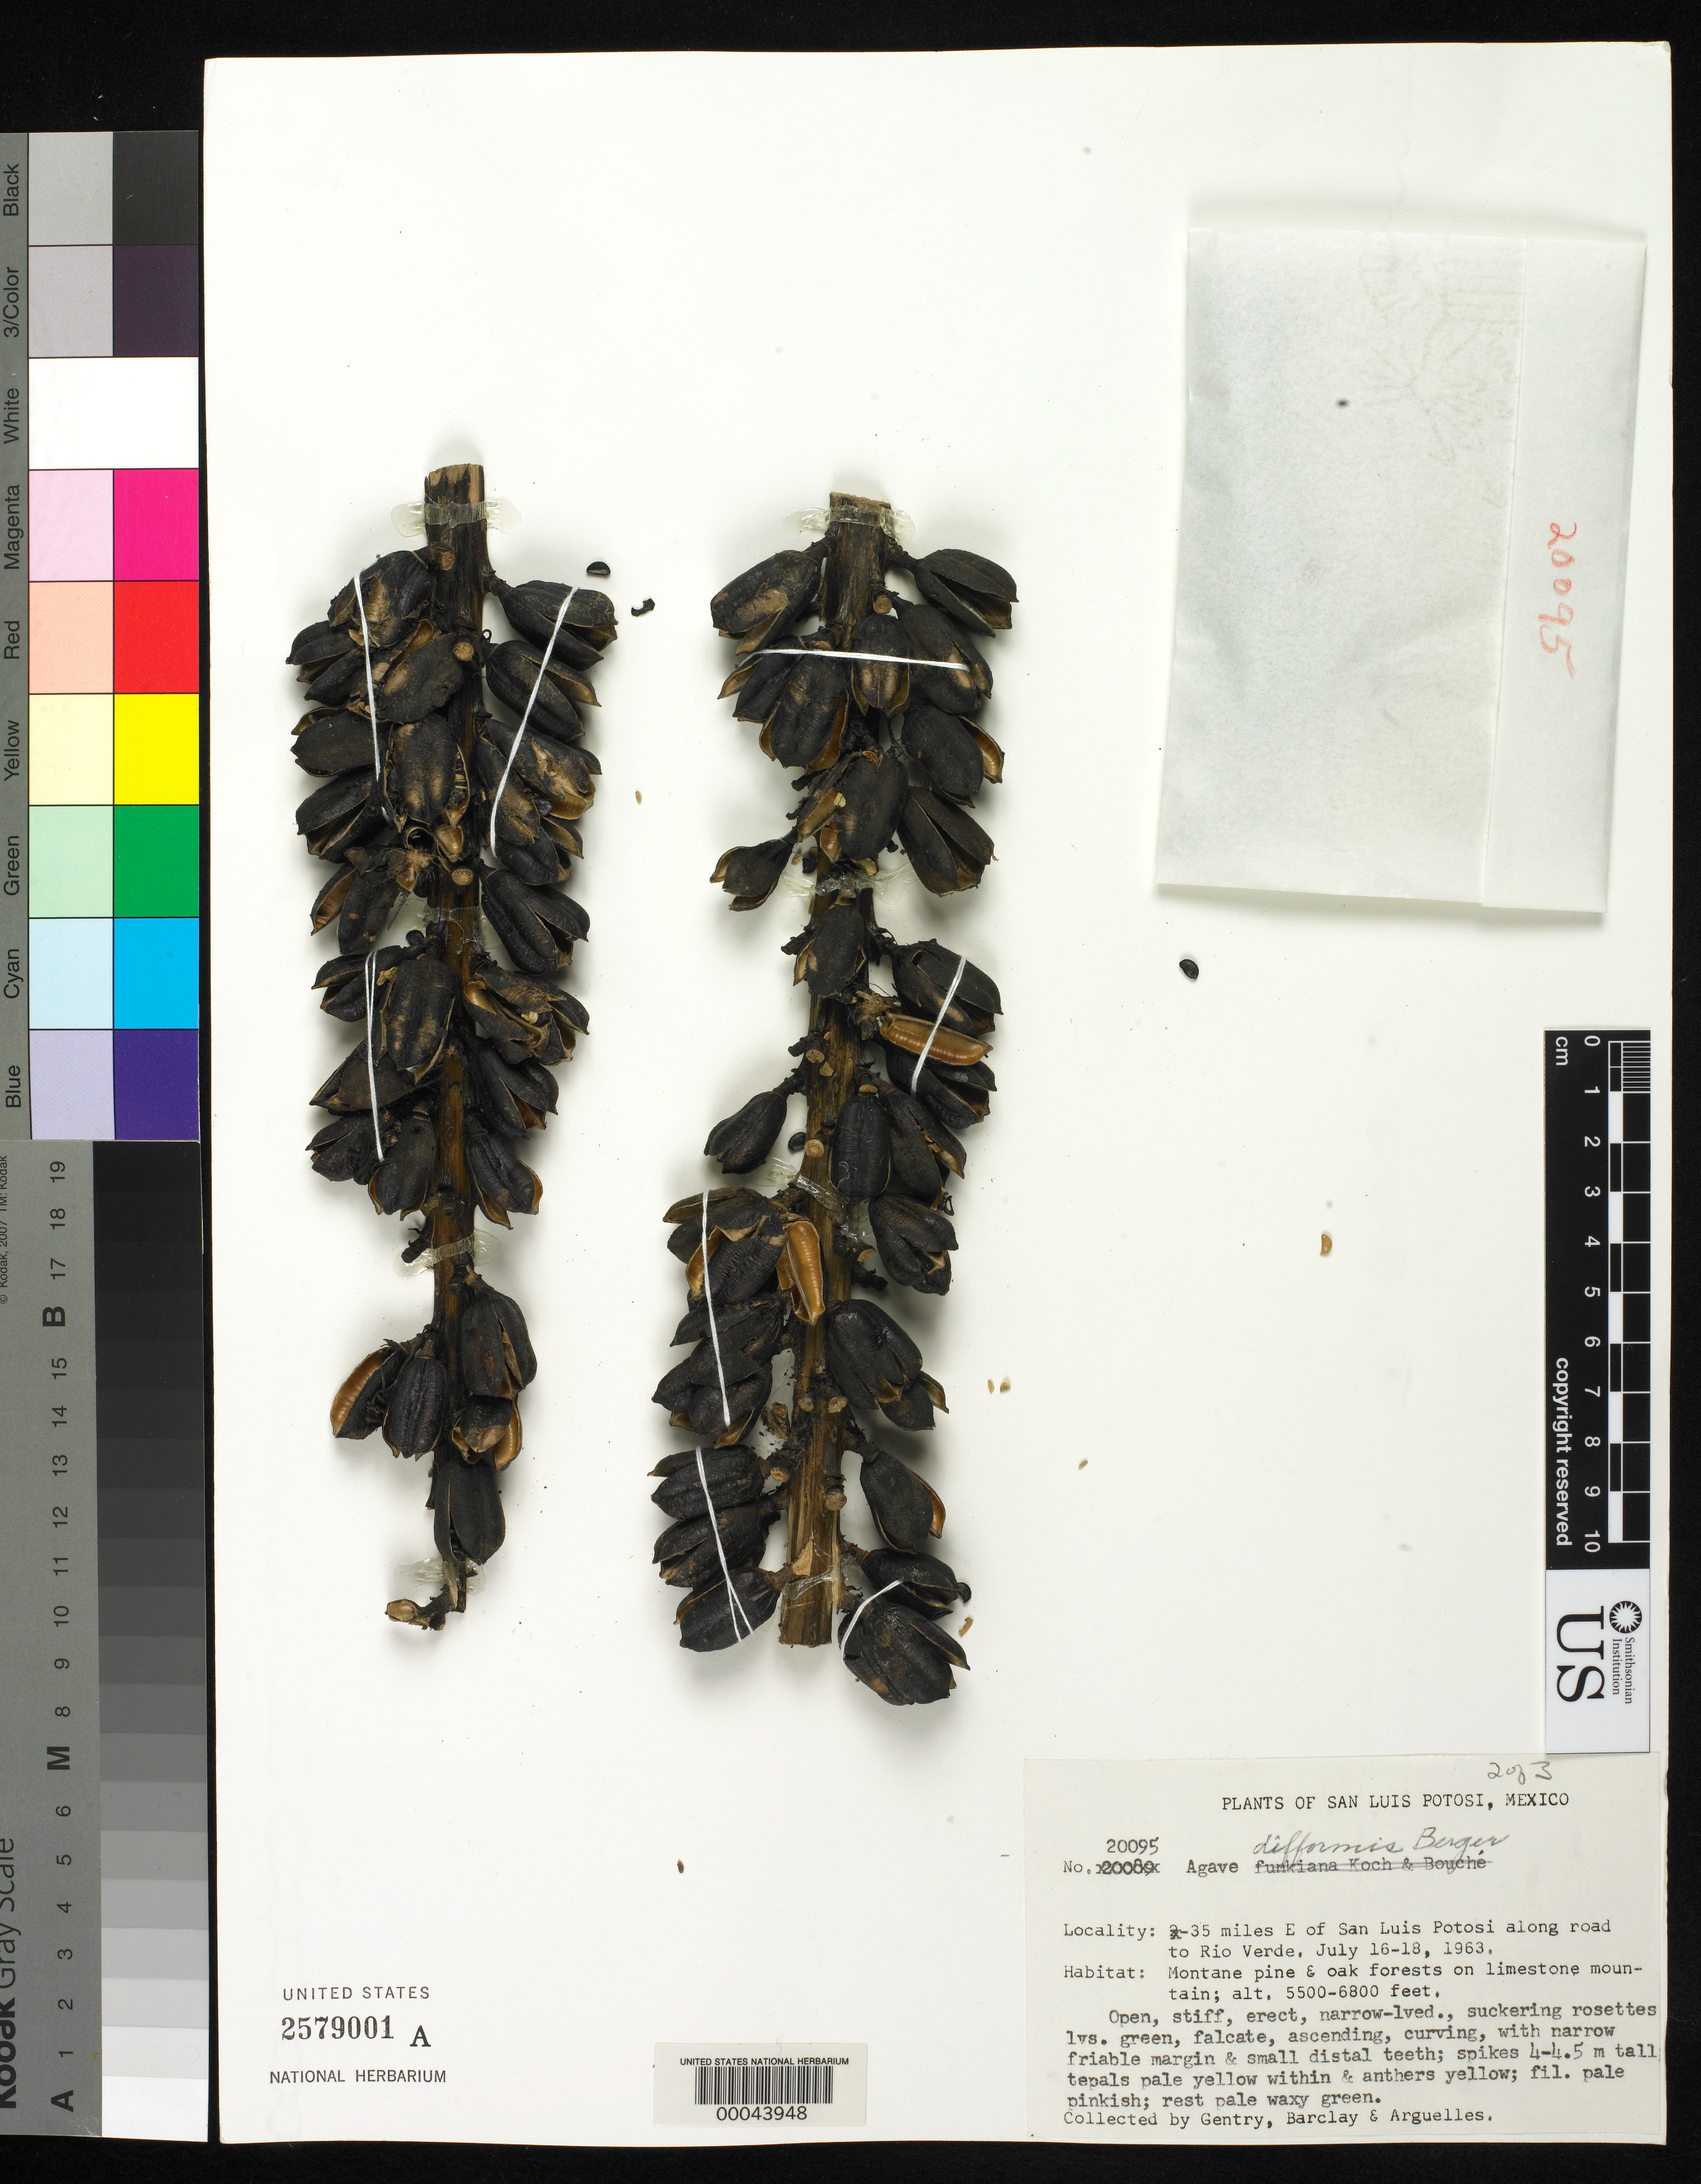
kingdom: Plantae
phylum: Tracheophyta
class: Liliopsida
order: Asparagales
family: Asparagaceae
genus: Agave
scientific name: Agave difformis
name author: A. Berger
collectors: H. S. Gentry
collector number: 20095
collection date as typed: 16 Jul 1963 to 18 Jul 1963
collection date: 1963-07-16/1963-07-18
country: Mexico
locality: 35 mi E of San Luis Potosi along road to Rio Verde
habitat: Montane pine & oak forests on limestone mountain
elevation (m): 1676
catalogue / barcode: US 2579001A